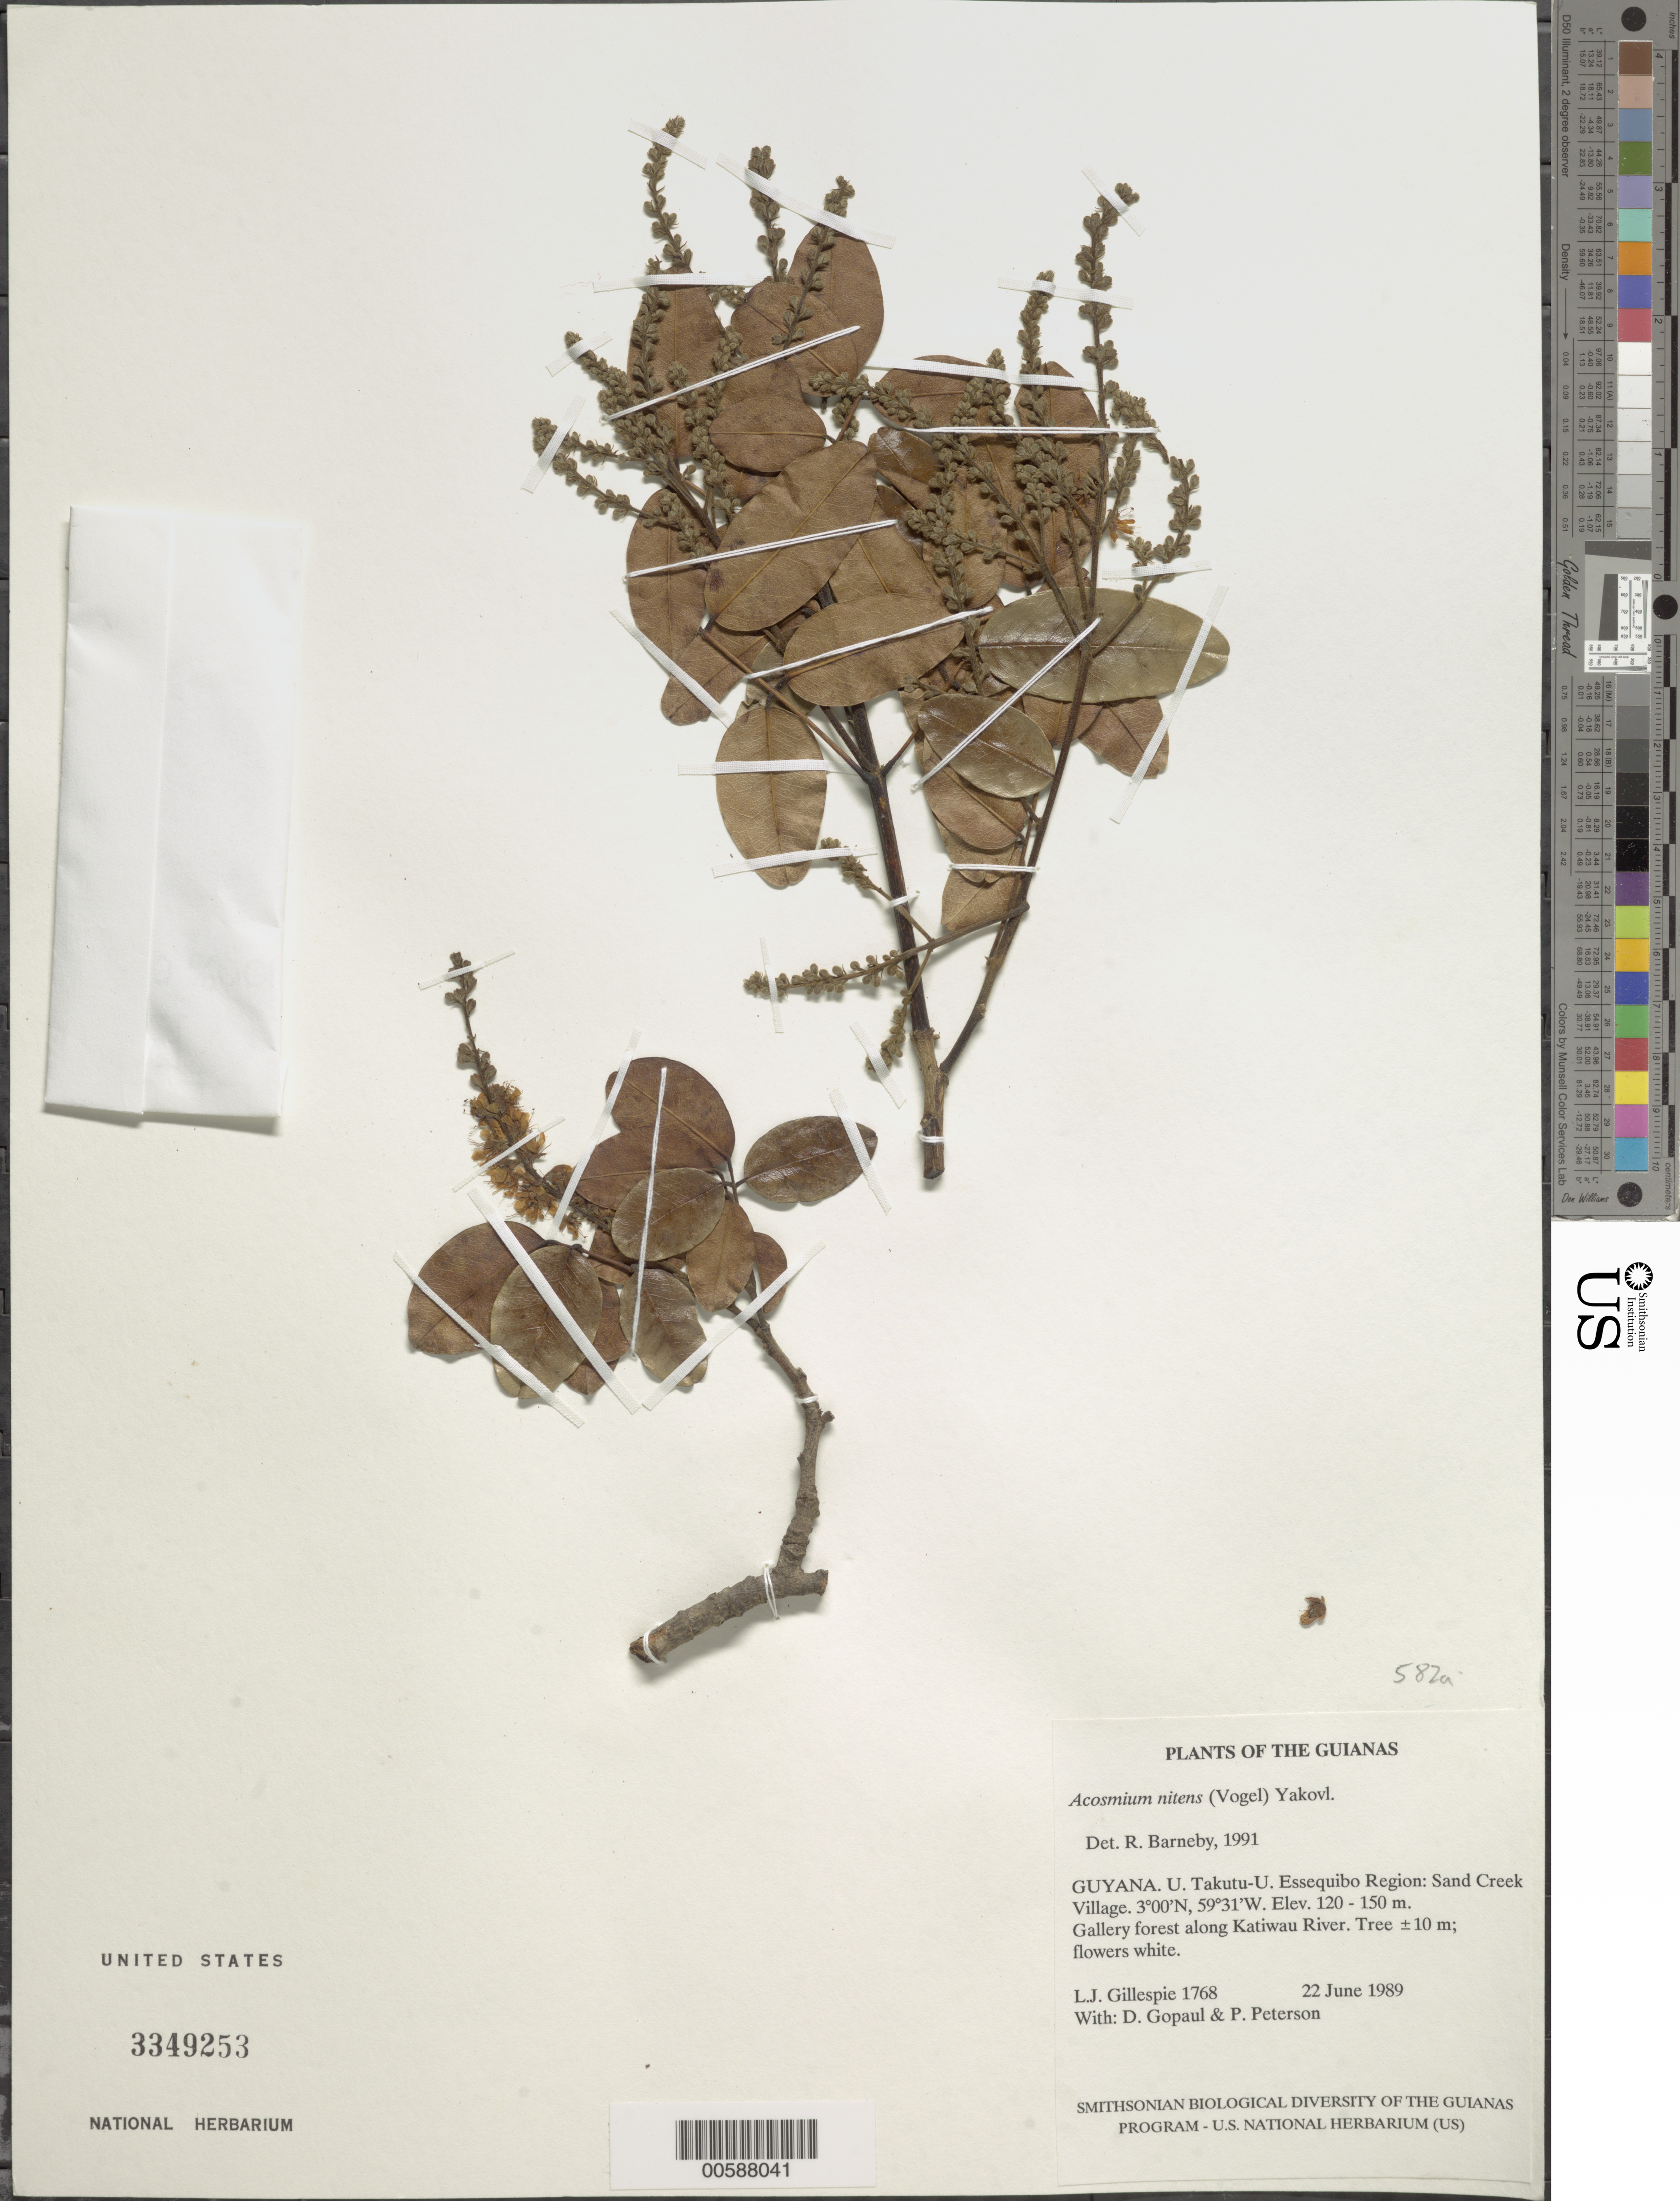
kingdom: Plantae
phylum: Tracheophyta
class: Magnoliopsida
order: Fabales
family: Fabaceae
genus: Acosmium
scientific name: Acosmium nitens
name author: (Vogel) Yakovlev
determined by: Barneby, Rupert C., (NY)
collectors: L. J. Gillespie, D. Gopaul & P. M. Peterson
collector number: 1768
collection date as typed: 22 June 1989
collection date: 1989-06-22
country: Guyana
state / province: U. Takutu-U. Essequibo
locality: Sand Creek Village. Along Katiwau River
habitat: Gallery forest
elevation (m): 120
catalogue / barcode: US 3349253